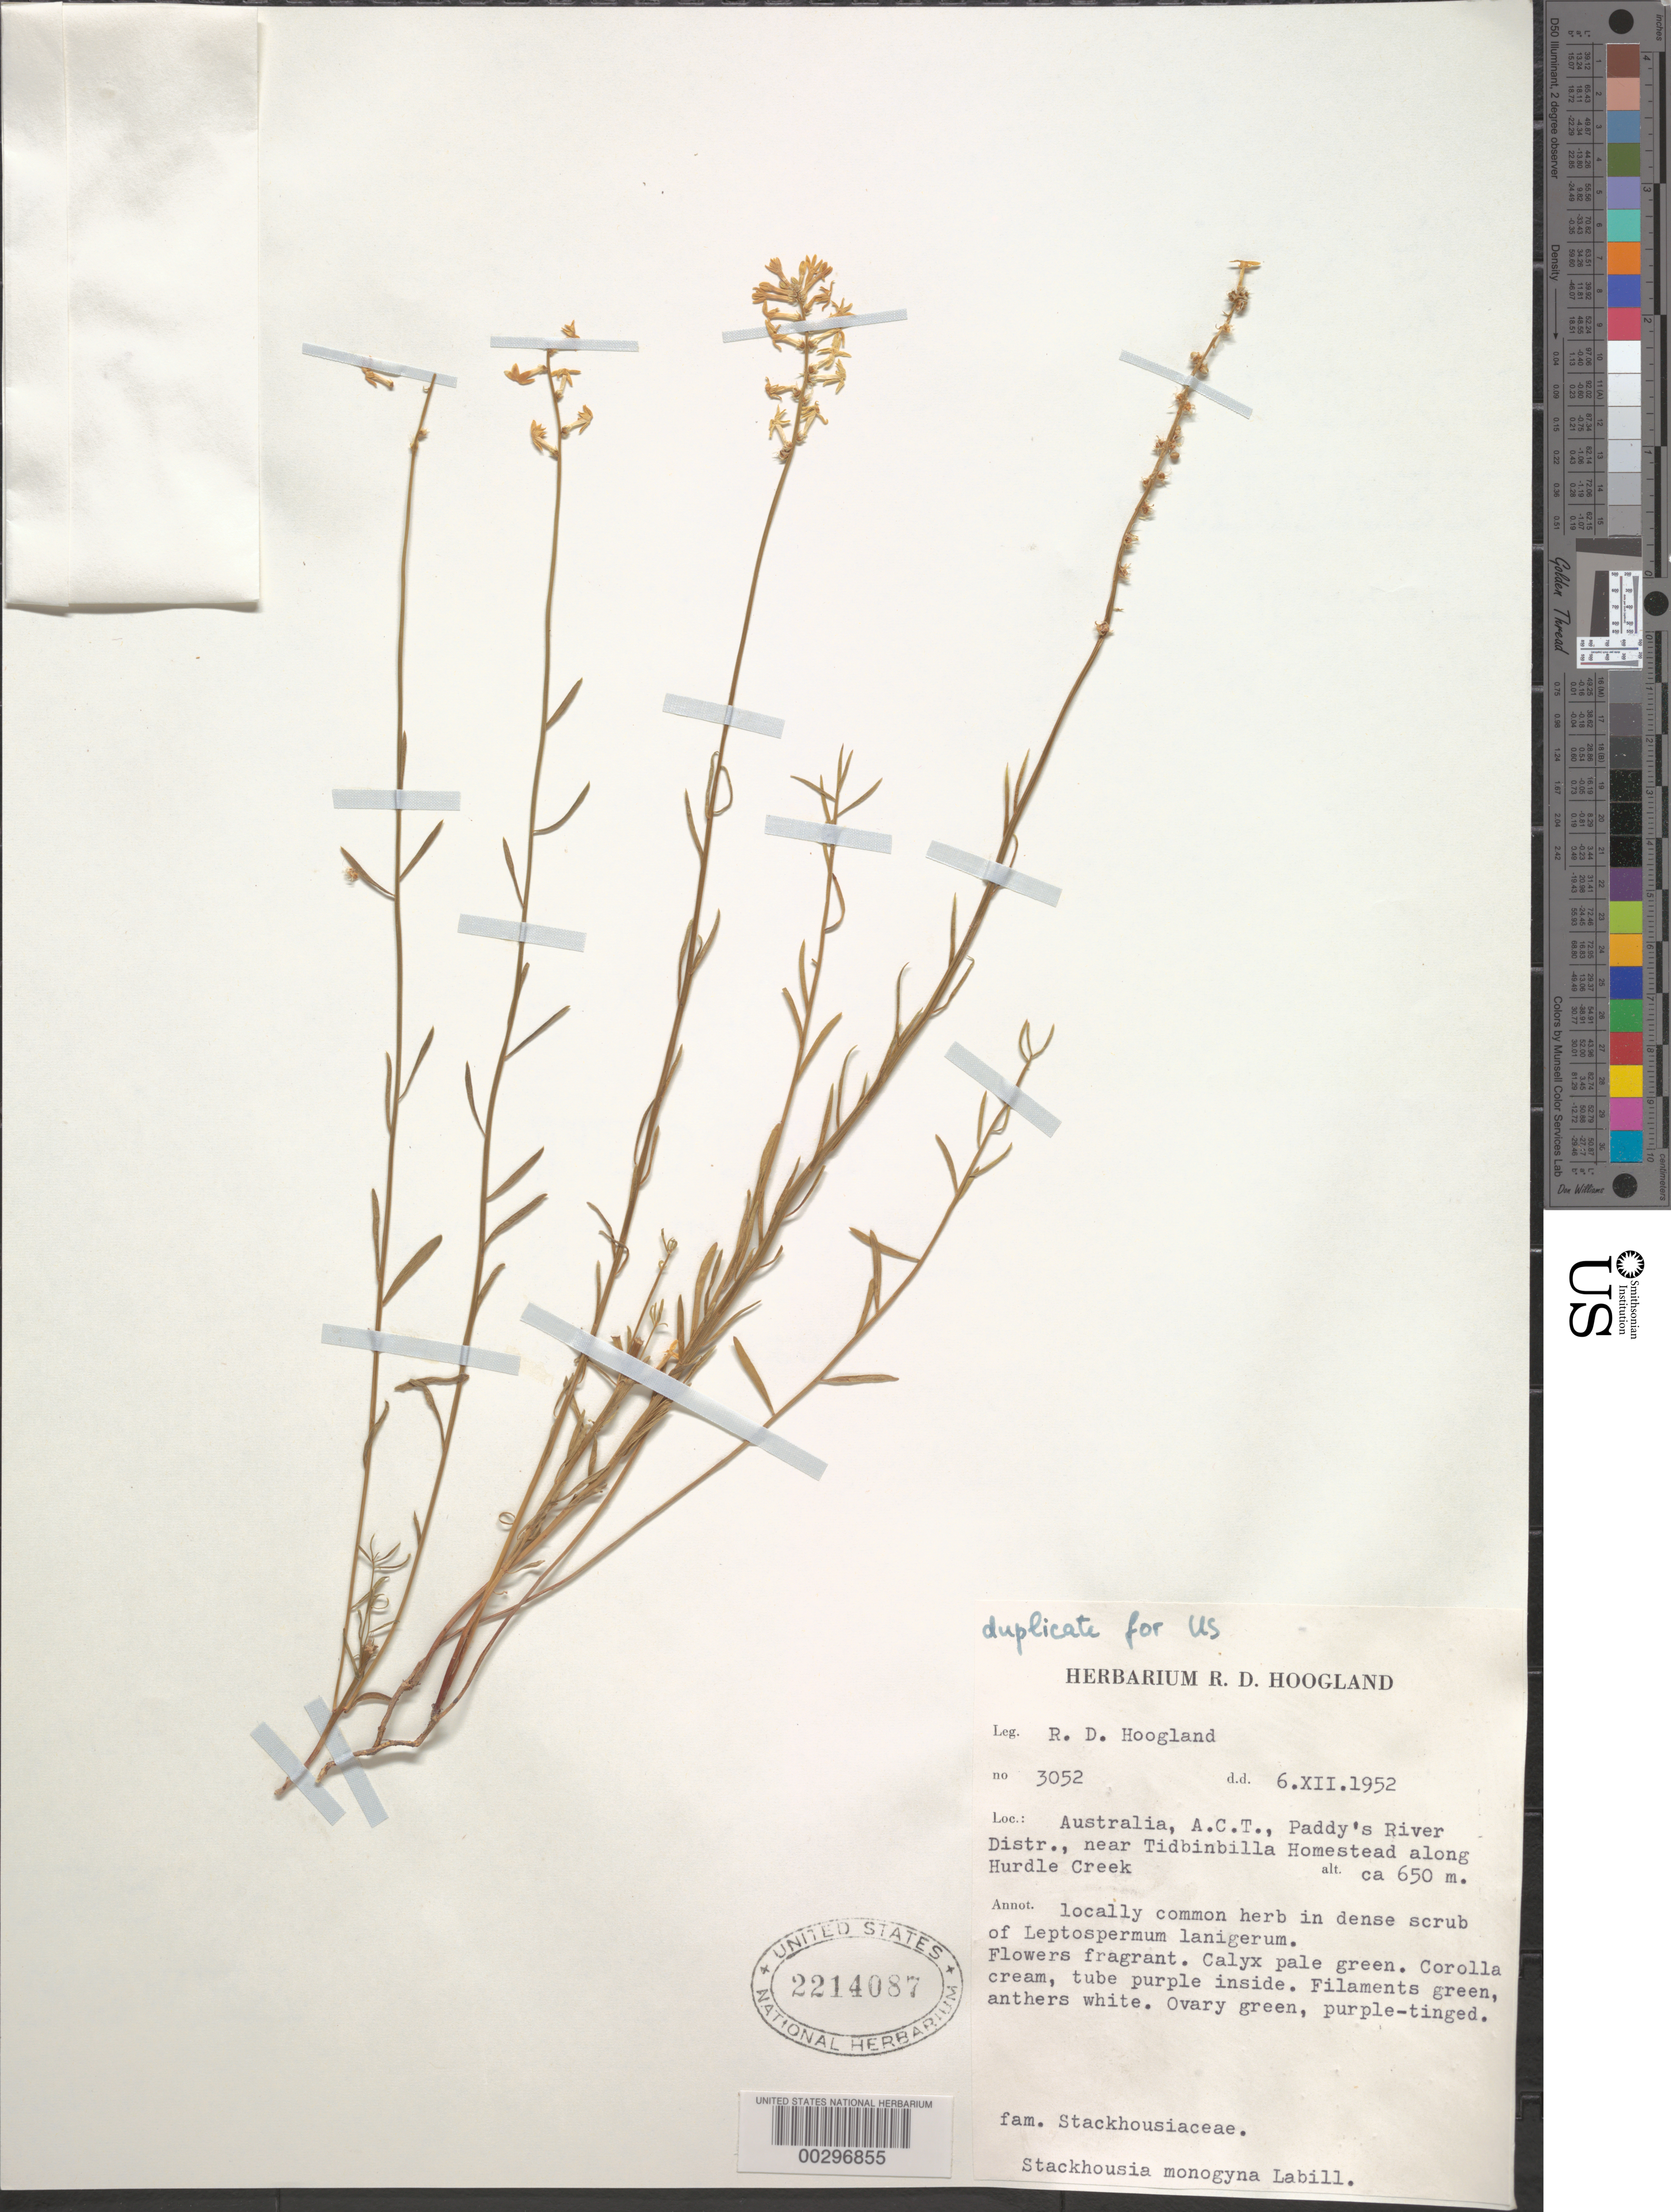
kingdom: Plantae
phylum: Tracheophyta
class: Magnoliopsida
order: Celastrales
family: Celastraceae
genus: Stackhousia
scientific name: Stackhousia monogyna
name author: Labill.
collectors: R. D. Hoogland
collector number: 3052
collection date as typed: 06 Dec 1952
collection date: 1952-12-06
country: Australia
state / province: Australian Capital Territory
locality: Paddy's river dist., near tidbinbilla homestead along hurdle creek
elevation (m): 650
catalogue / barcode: US 2214087